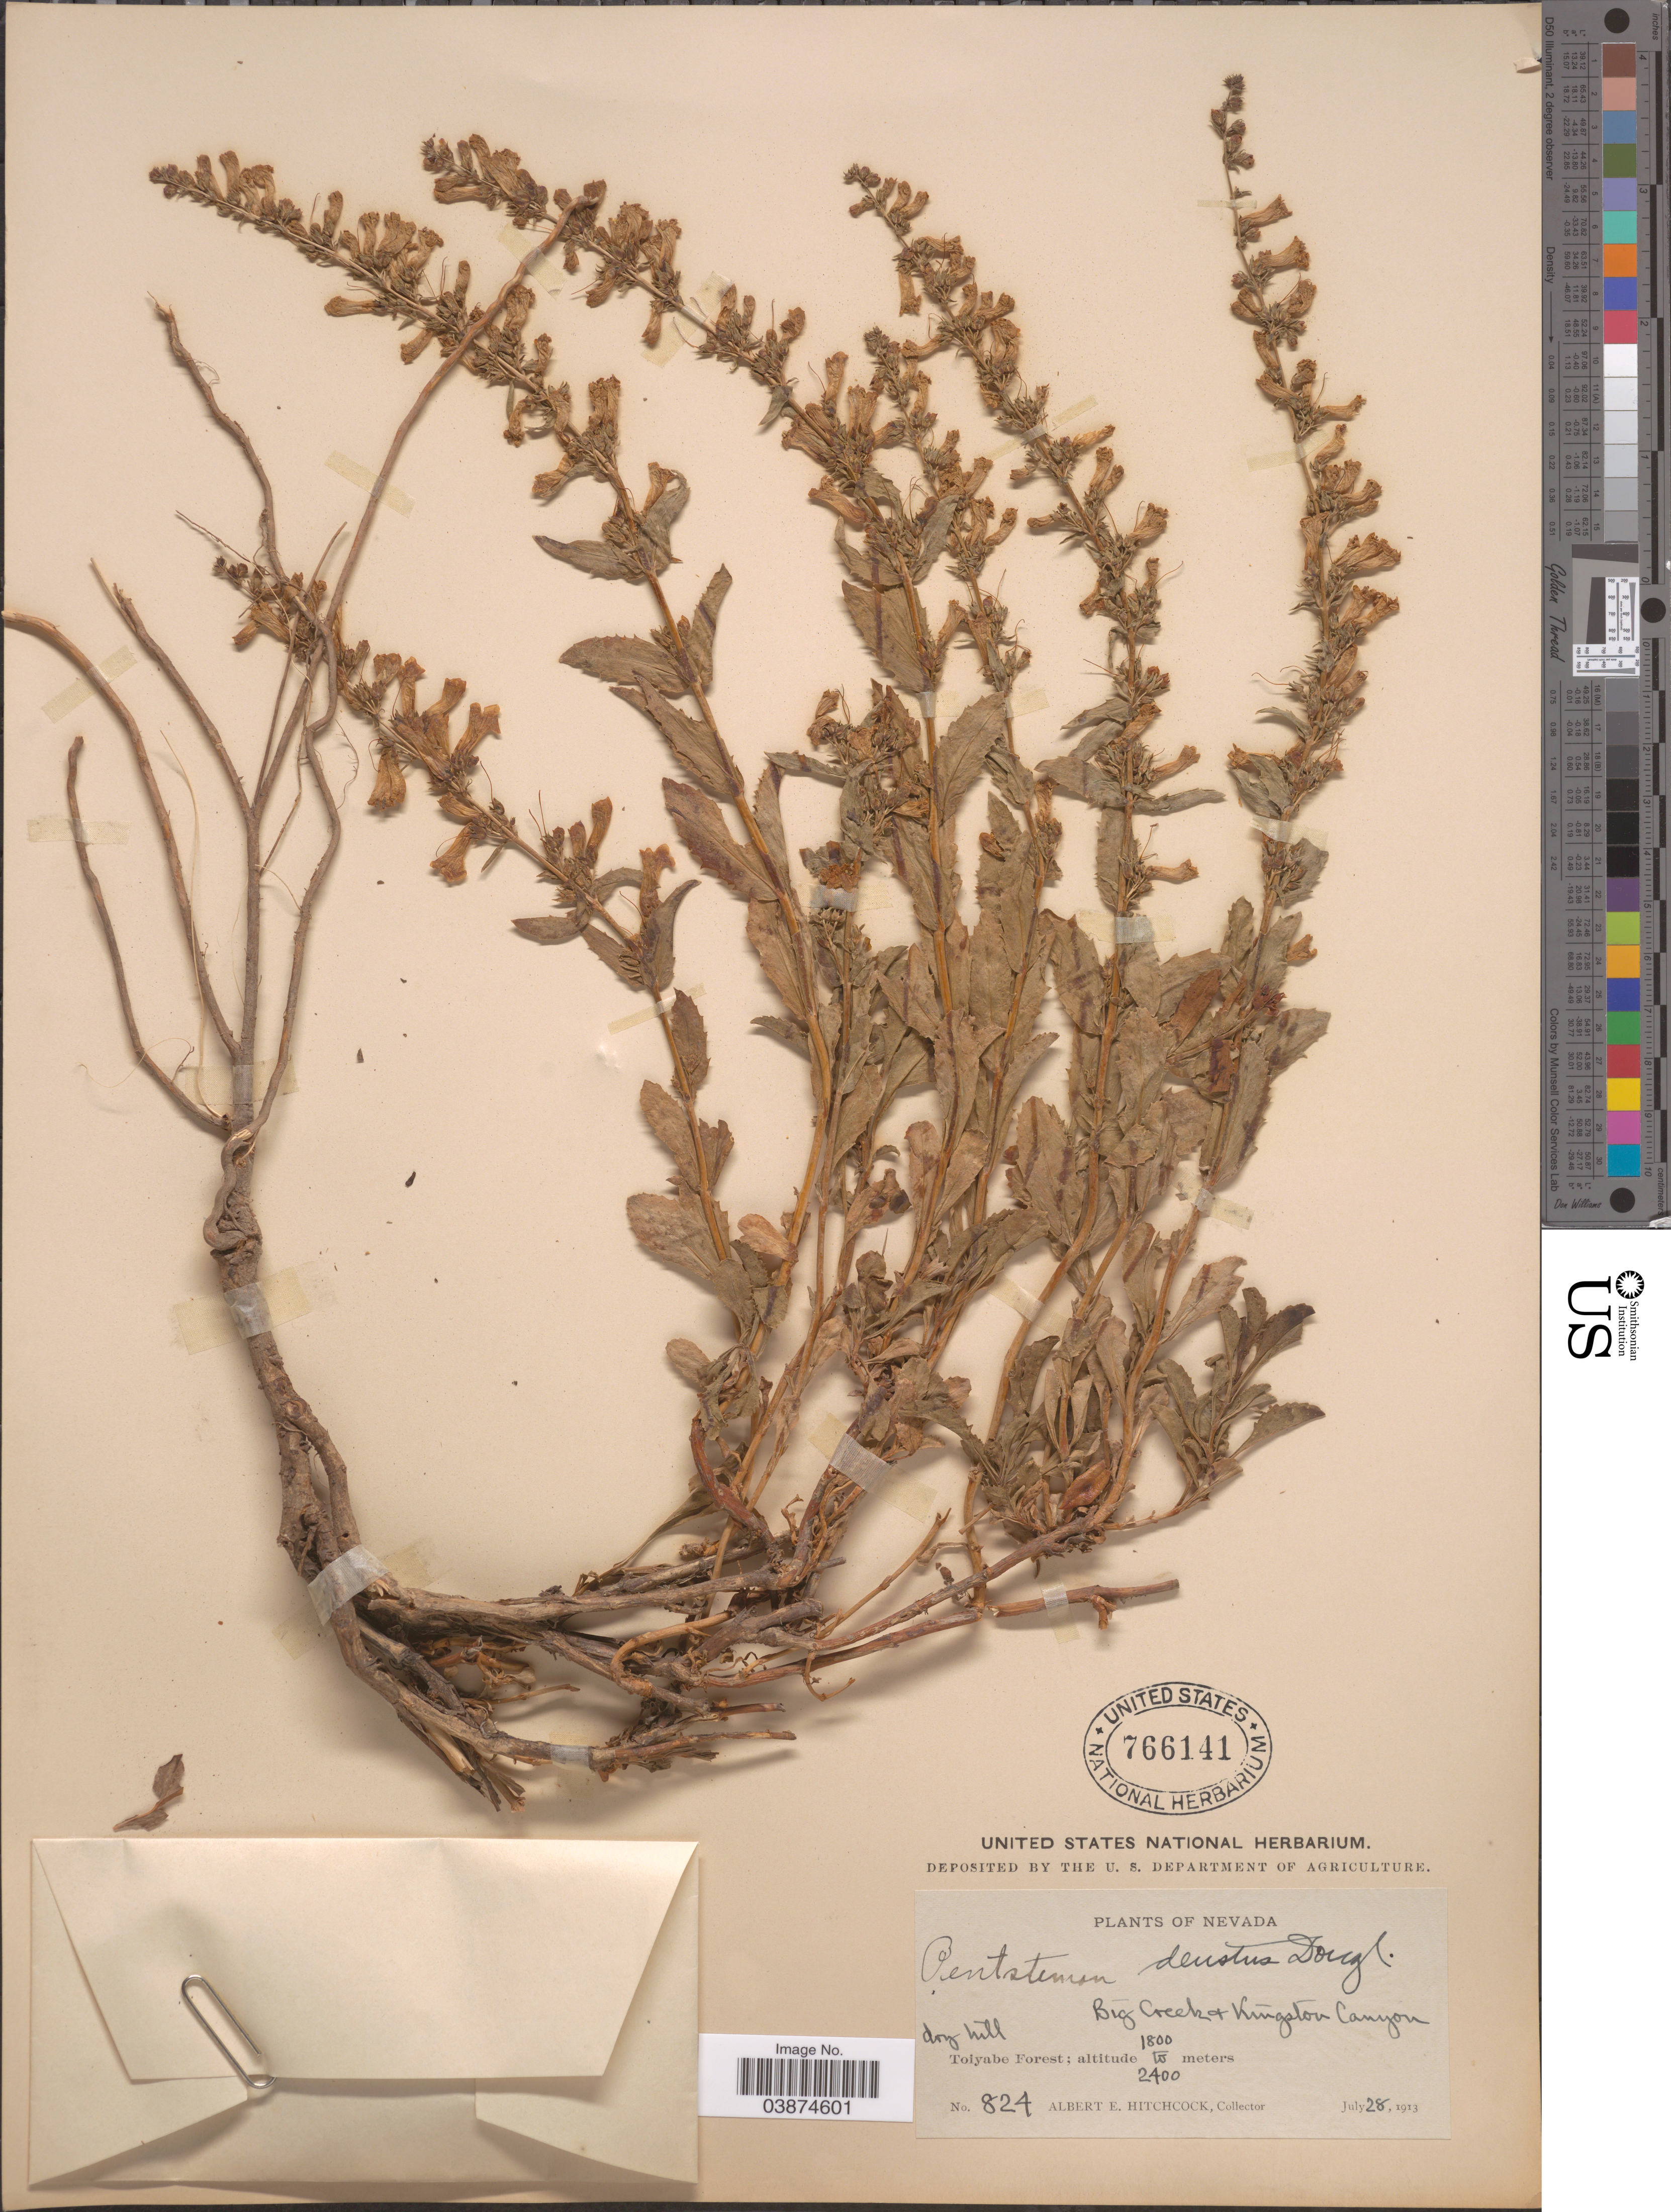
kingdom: Plantae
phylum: Tracheophyta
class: Magnoliopsida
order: Lamiales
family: Plantaginaceae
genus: Penstemon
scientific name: Penstemon deustus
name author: Douglas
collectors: A. Hitchcock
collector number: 824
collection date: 1913-07-28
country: United States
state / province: Nevada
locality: Big Creek & Kingston Canyon. Toiyabe Forest.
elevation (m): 1800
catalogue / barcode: US 766141